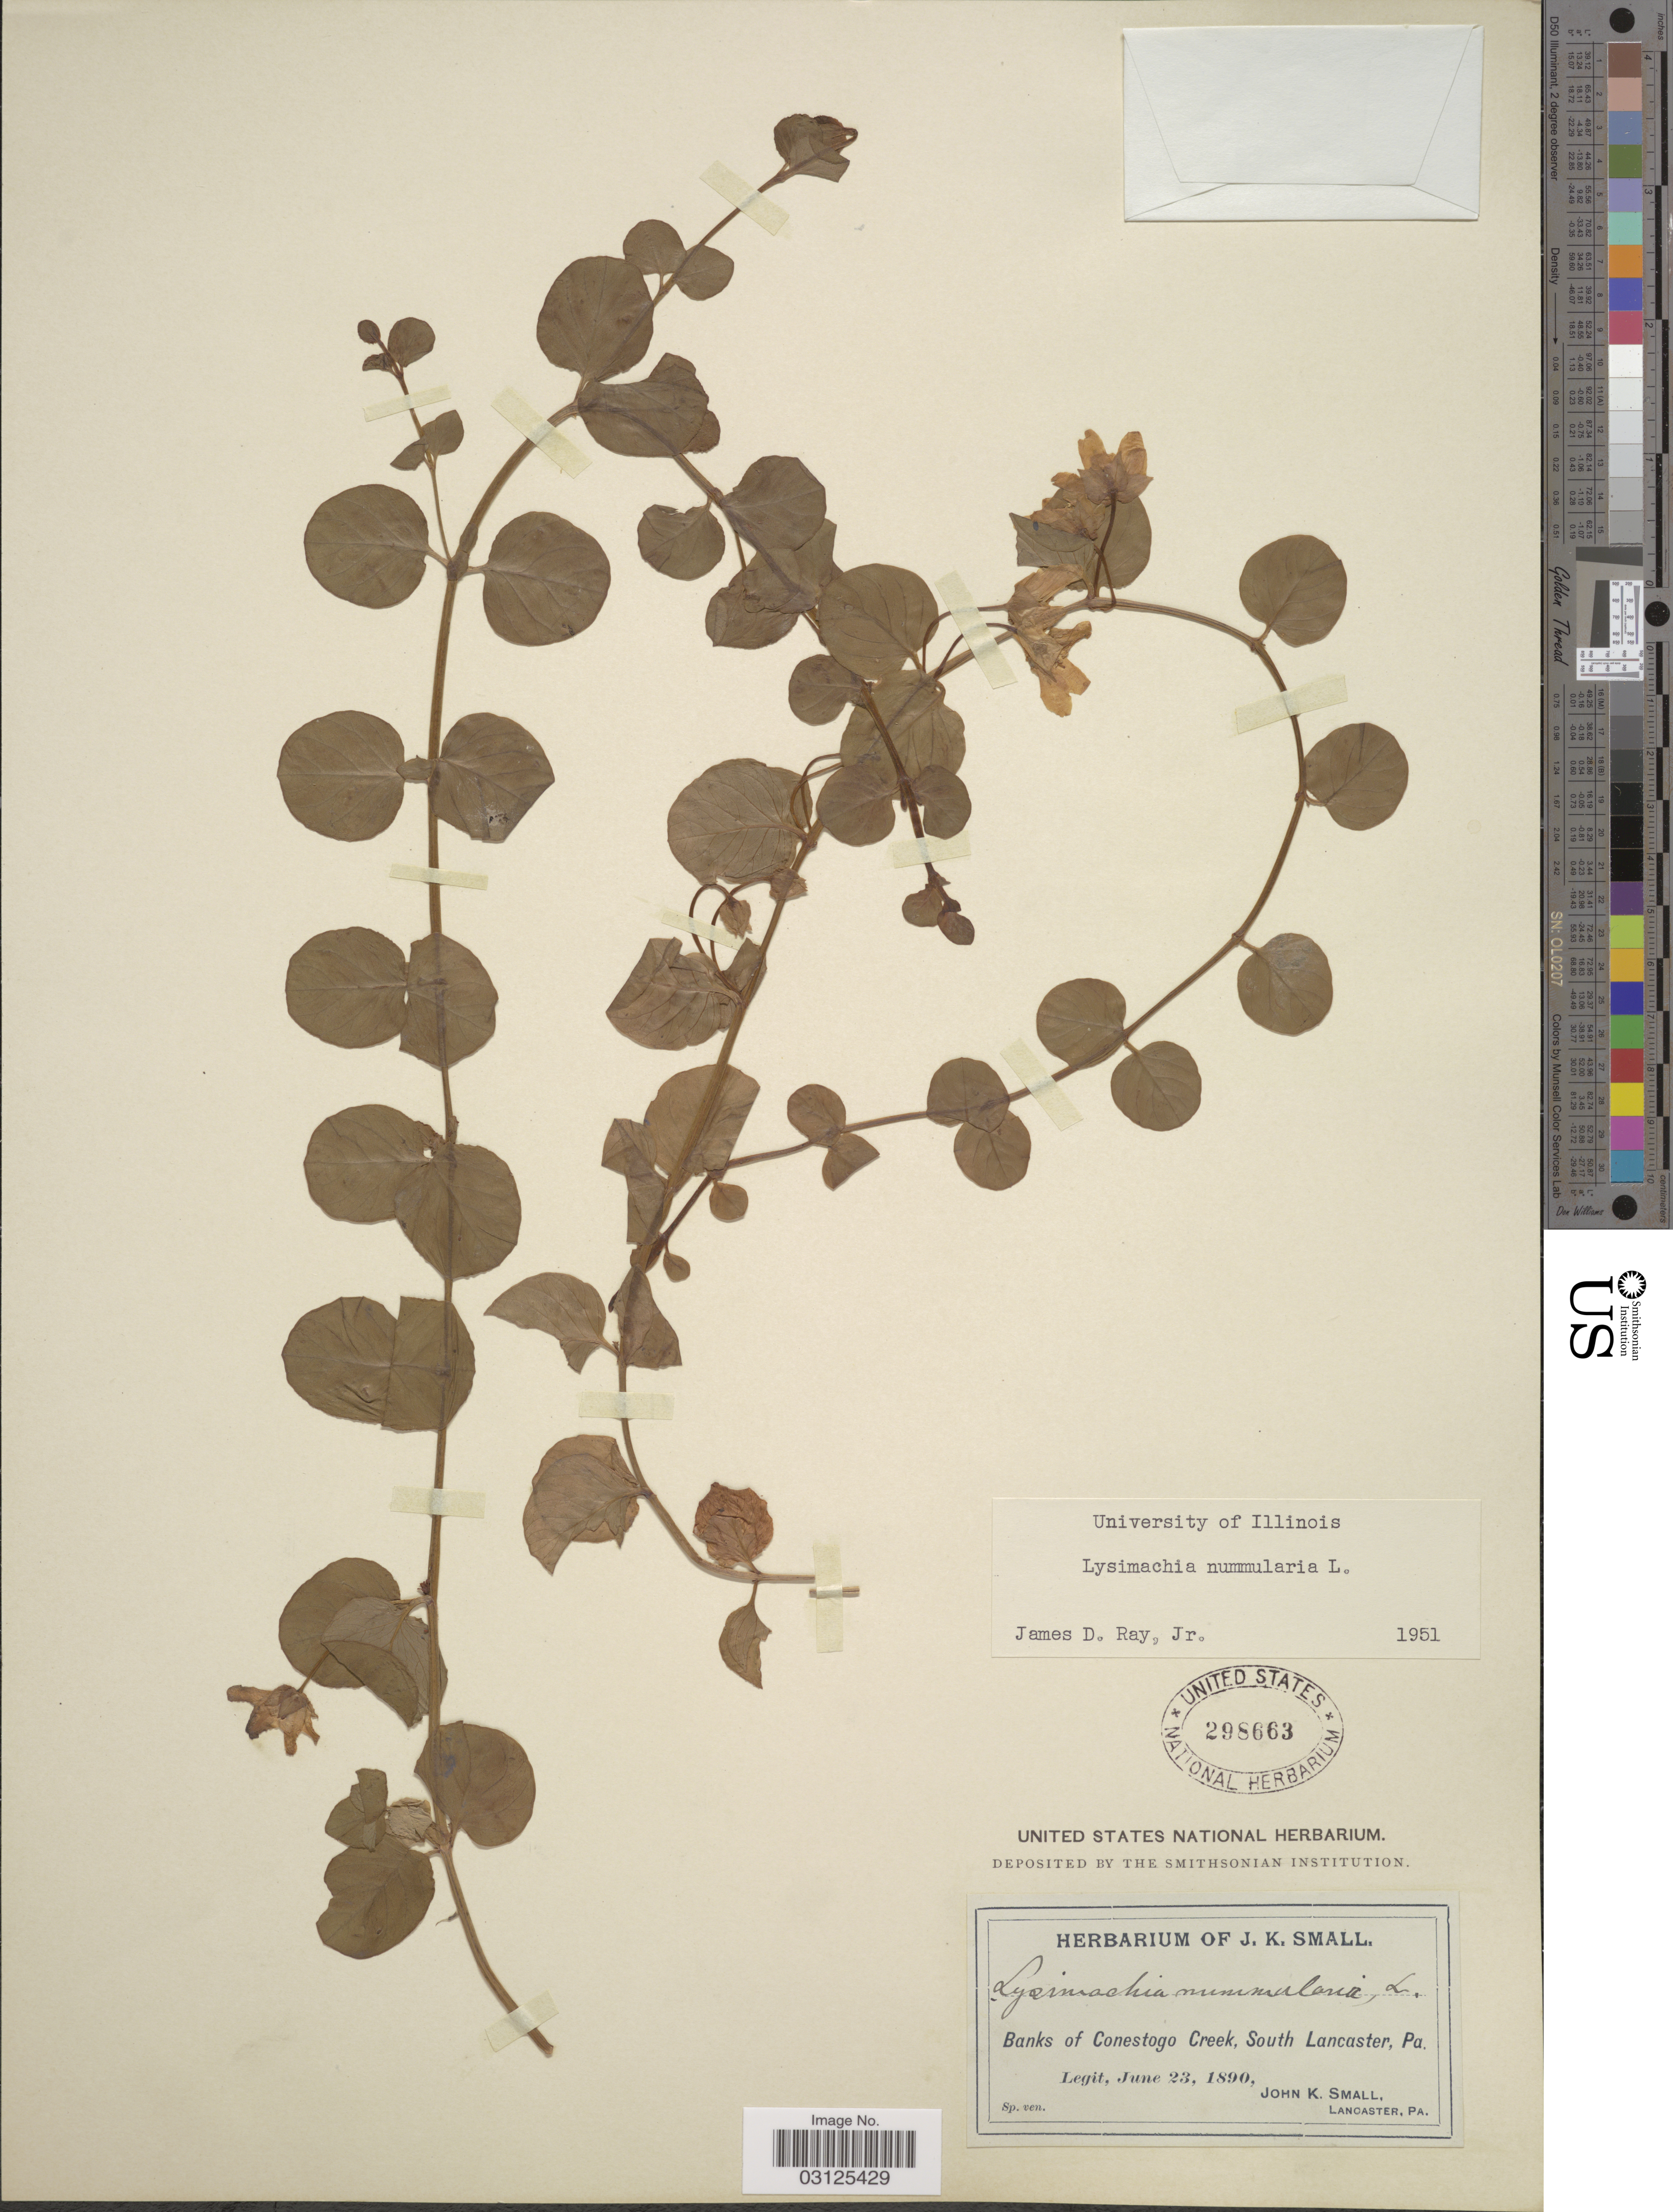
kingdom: Plantae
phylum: Tracheophyta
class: Magnoliopsida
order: Ericales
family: Primulaceae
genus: Lysimachia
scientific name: Lysimachia nummularia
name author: L.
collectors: J. K. Small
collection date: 1890-06-23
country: United States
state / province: Pennsylvania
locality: Banks of Conestogo Creek, South Lancaster, Pa.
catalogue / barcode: US 298663